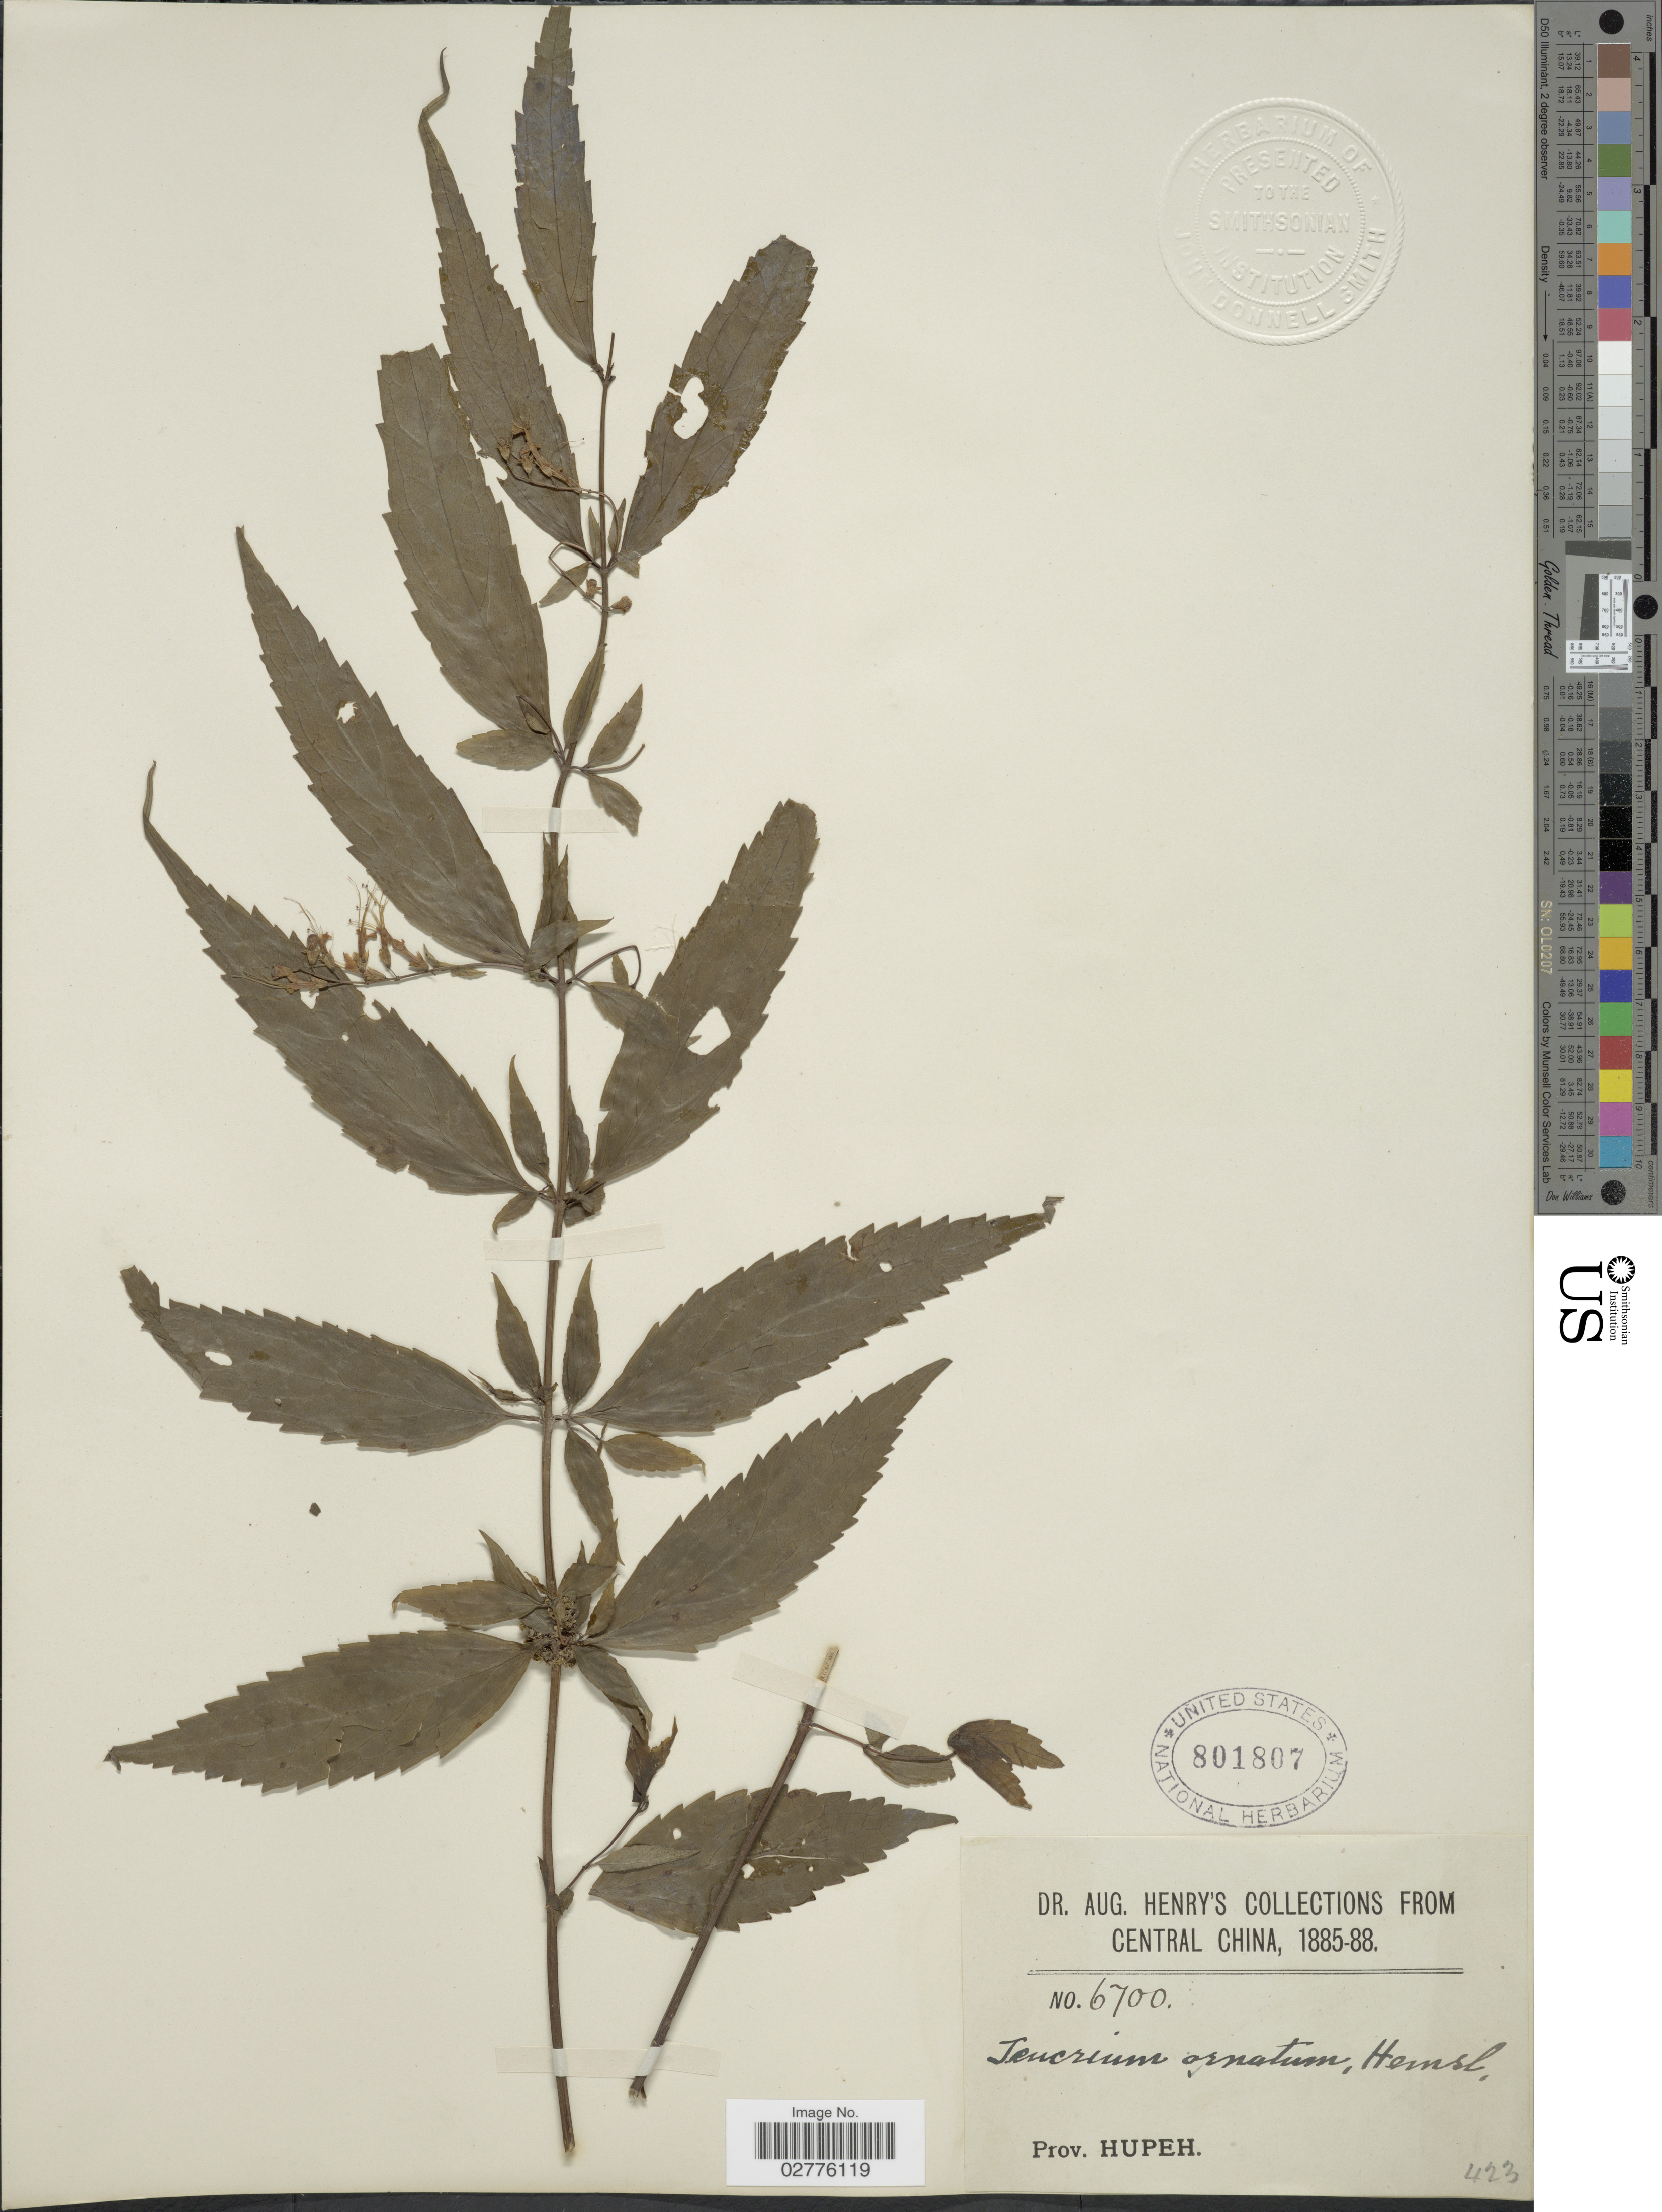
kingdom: Plantae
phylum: Tracheophyta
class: Magnoliopsida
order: Lamiales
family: Lamiaceae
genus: Teucrium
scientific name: Teucrium ornatum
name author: Hemsl.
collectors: A. Henry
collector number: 6700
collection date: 1885/1888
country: China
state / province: Hubei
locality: Central China, Prov. Hupeh.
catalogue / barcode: US 801807